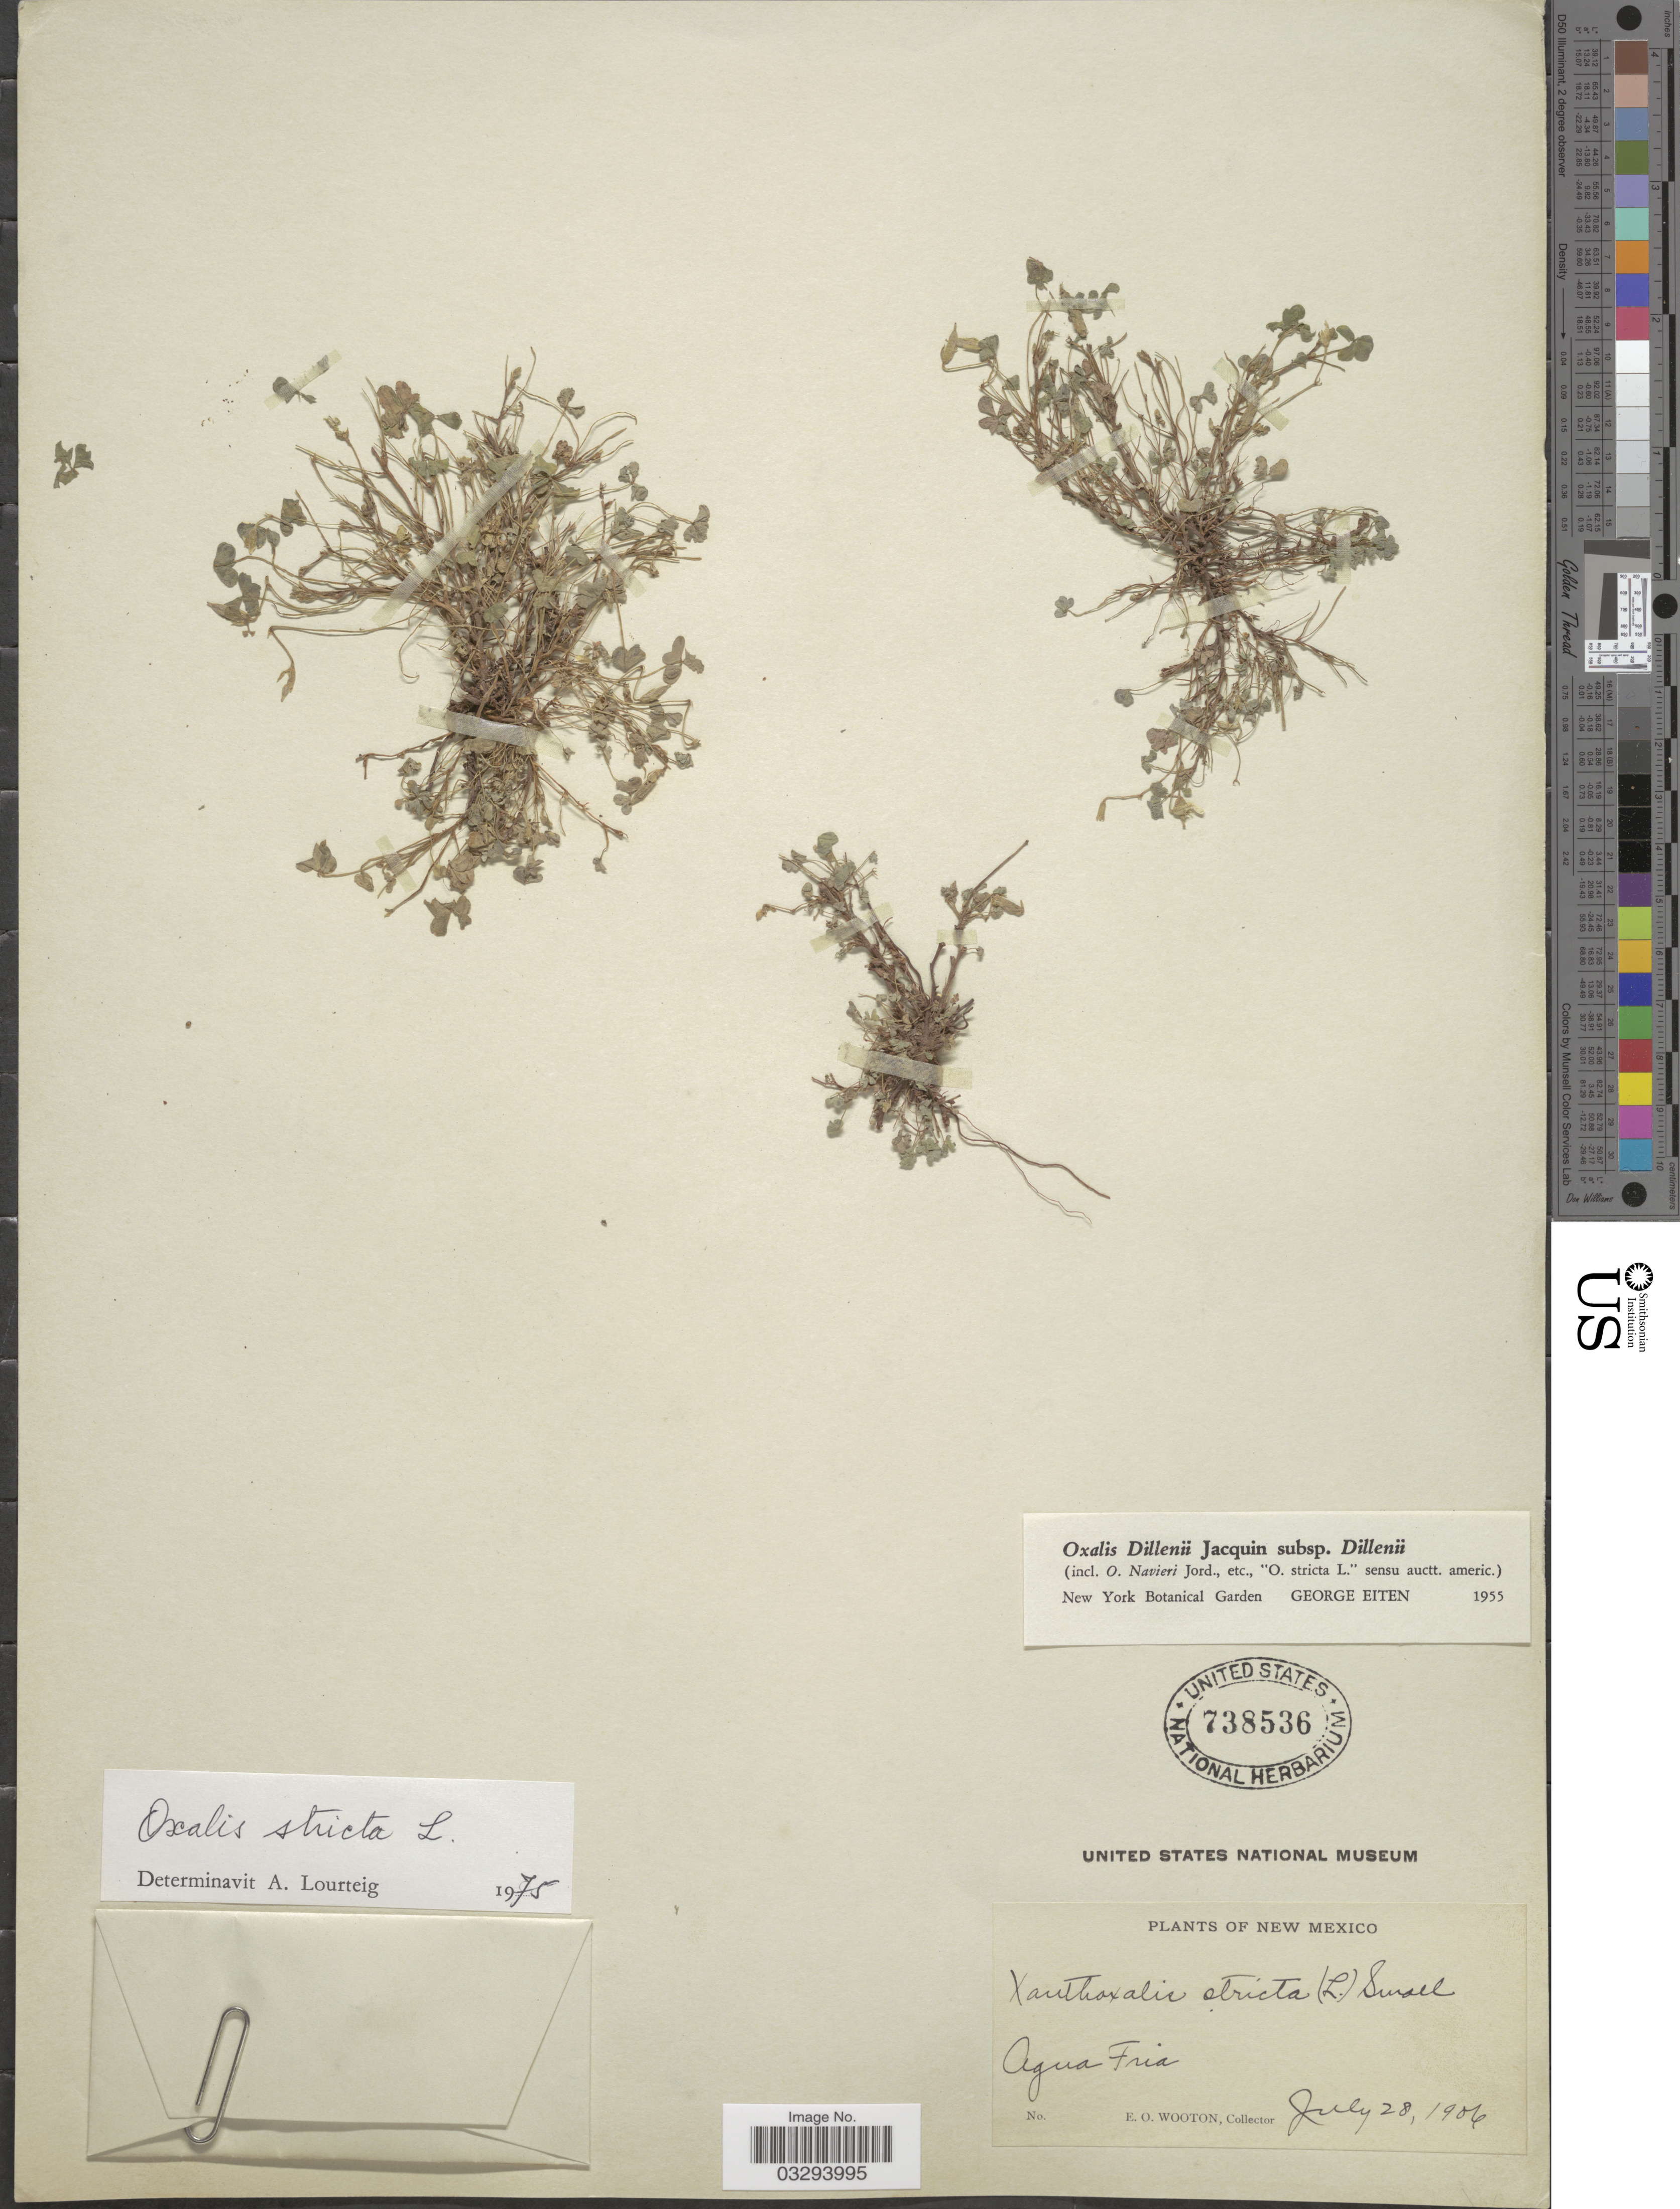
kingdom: Plantae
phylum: Tracheophyta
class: Magnoliopsida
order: Oxalidales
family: Oxalidaceae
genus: Oxalis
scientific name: Oxalis stricta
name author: L.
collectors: E. O. Wooton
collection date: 1906-07-28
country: United States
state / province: New Mexico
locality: Agua Fria.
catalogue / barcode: US 738536